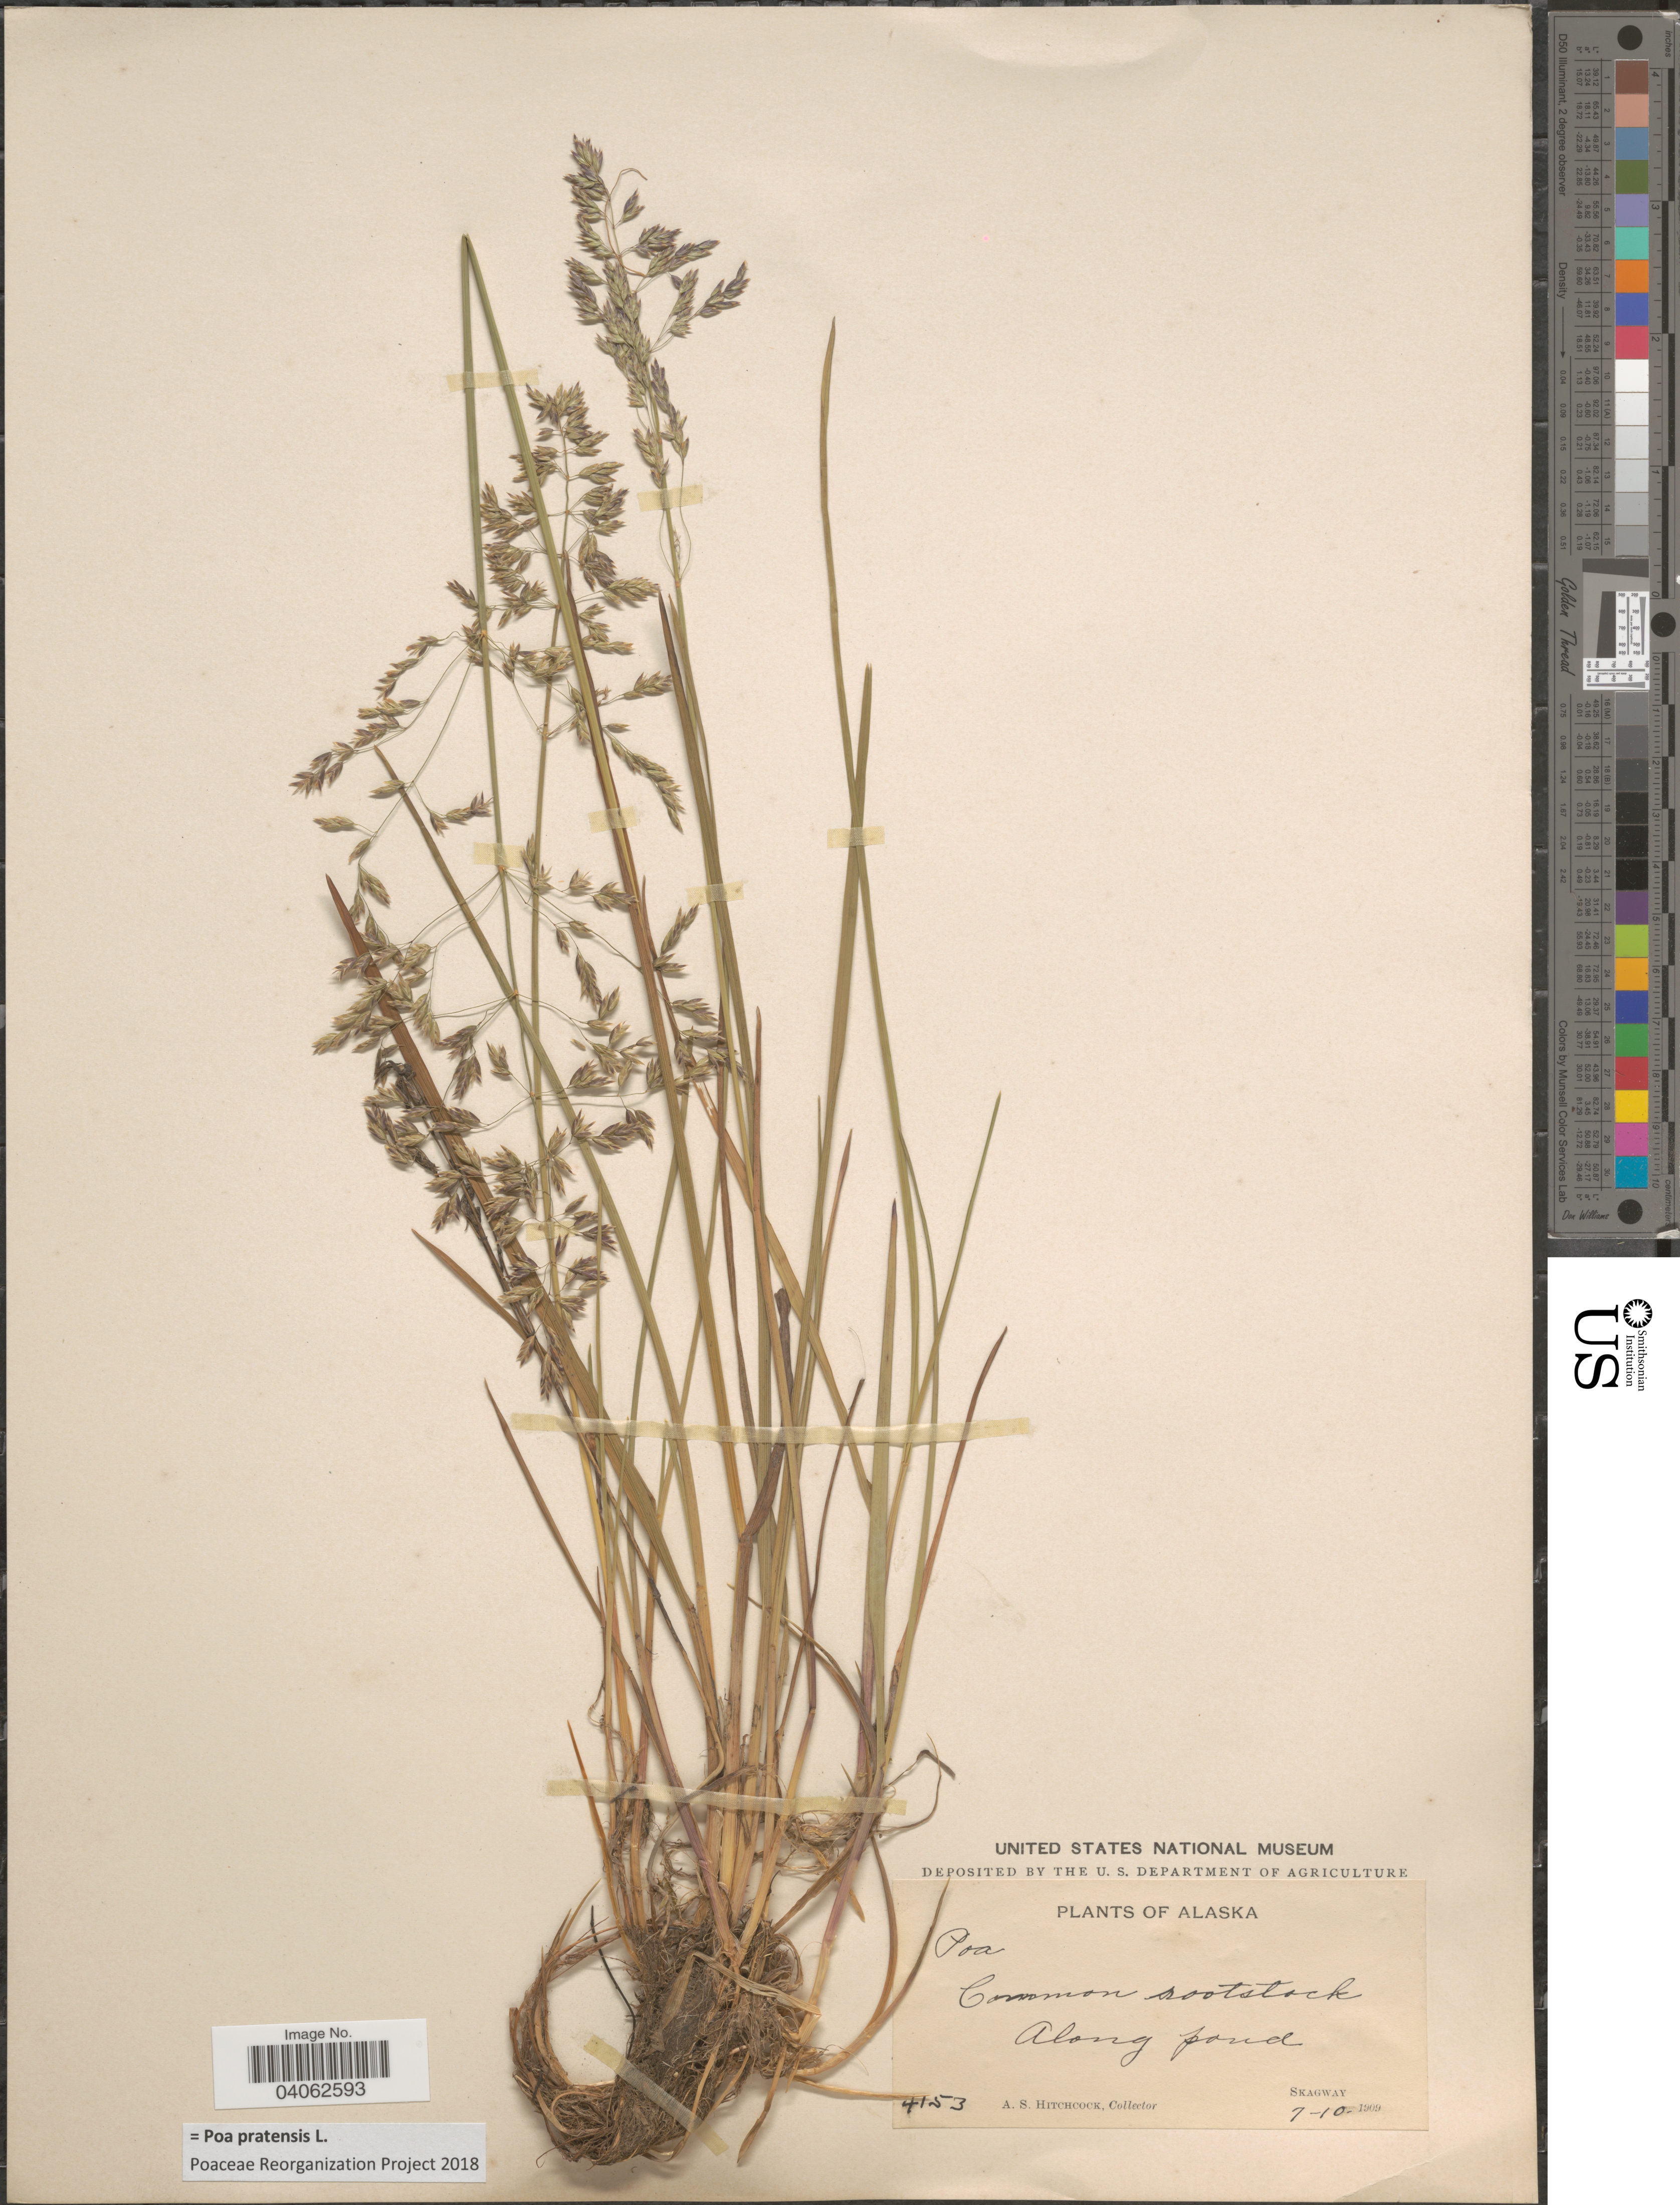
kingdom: Plantae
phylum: Tracheophyta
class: Liliopsida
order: Poales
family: Poaceae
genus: Poa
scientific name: Poa pratensis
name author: L.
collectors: A. S. Hitchcock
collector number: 4153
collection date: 1909-07-10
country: United States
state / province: Alaska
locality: Skagway.